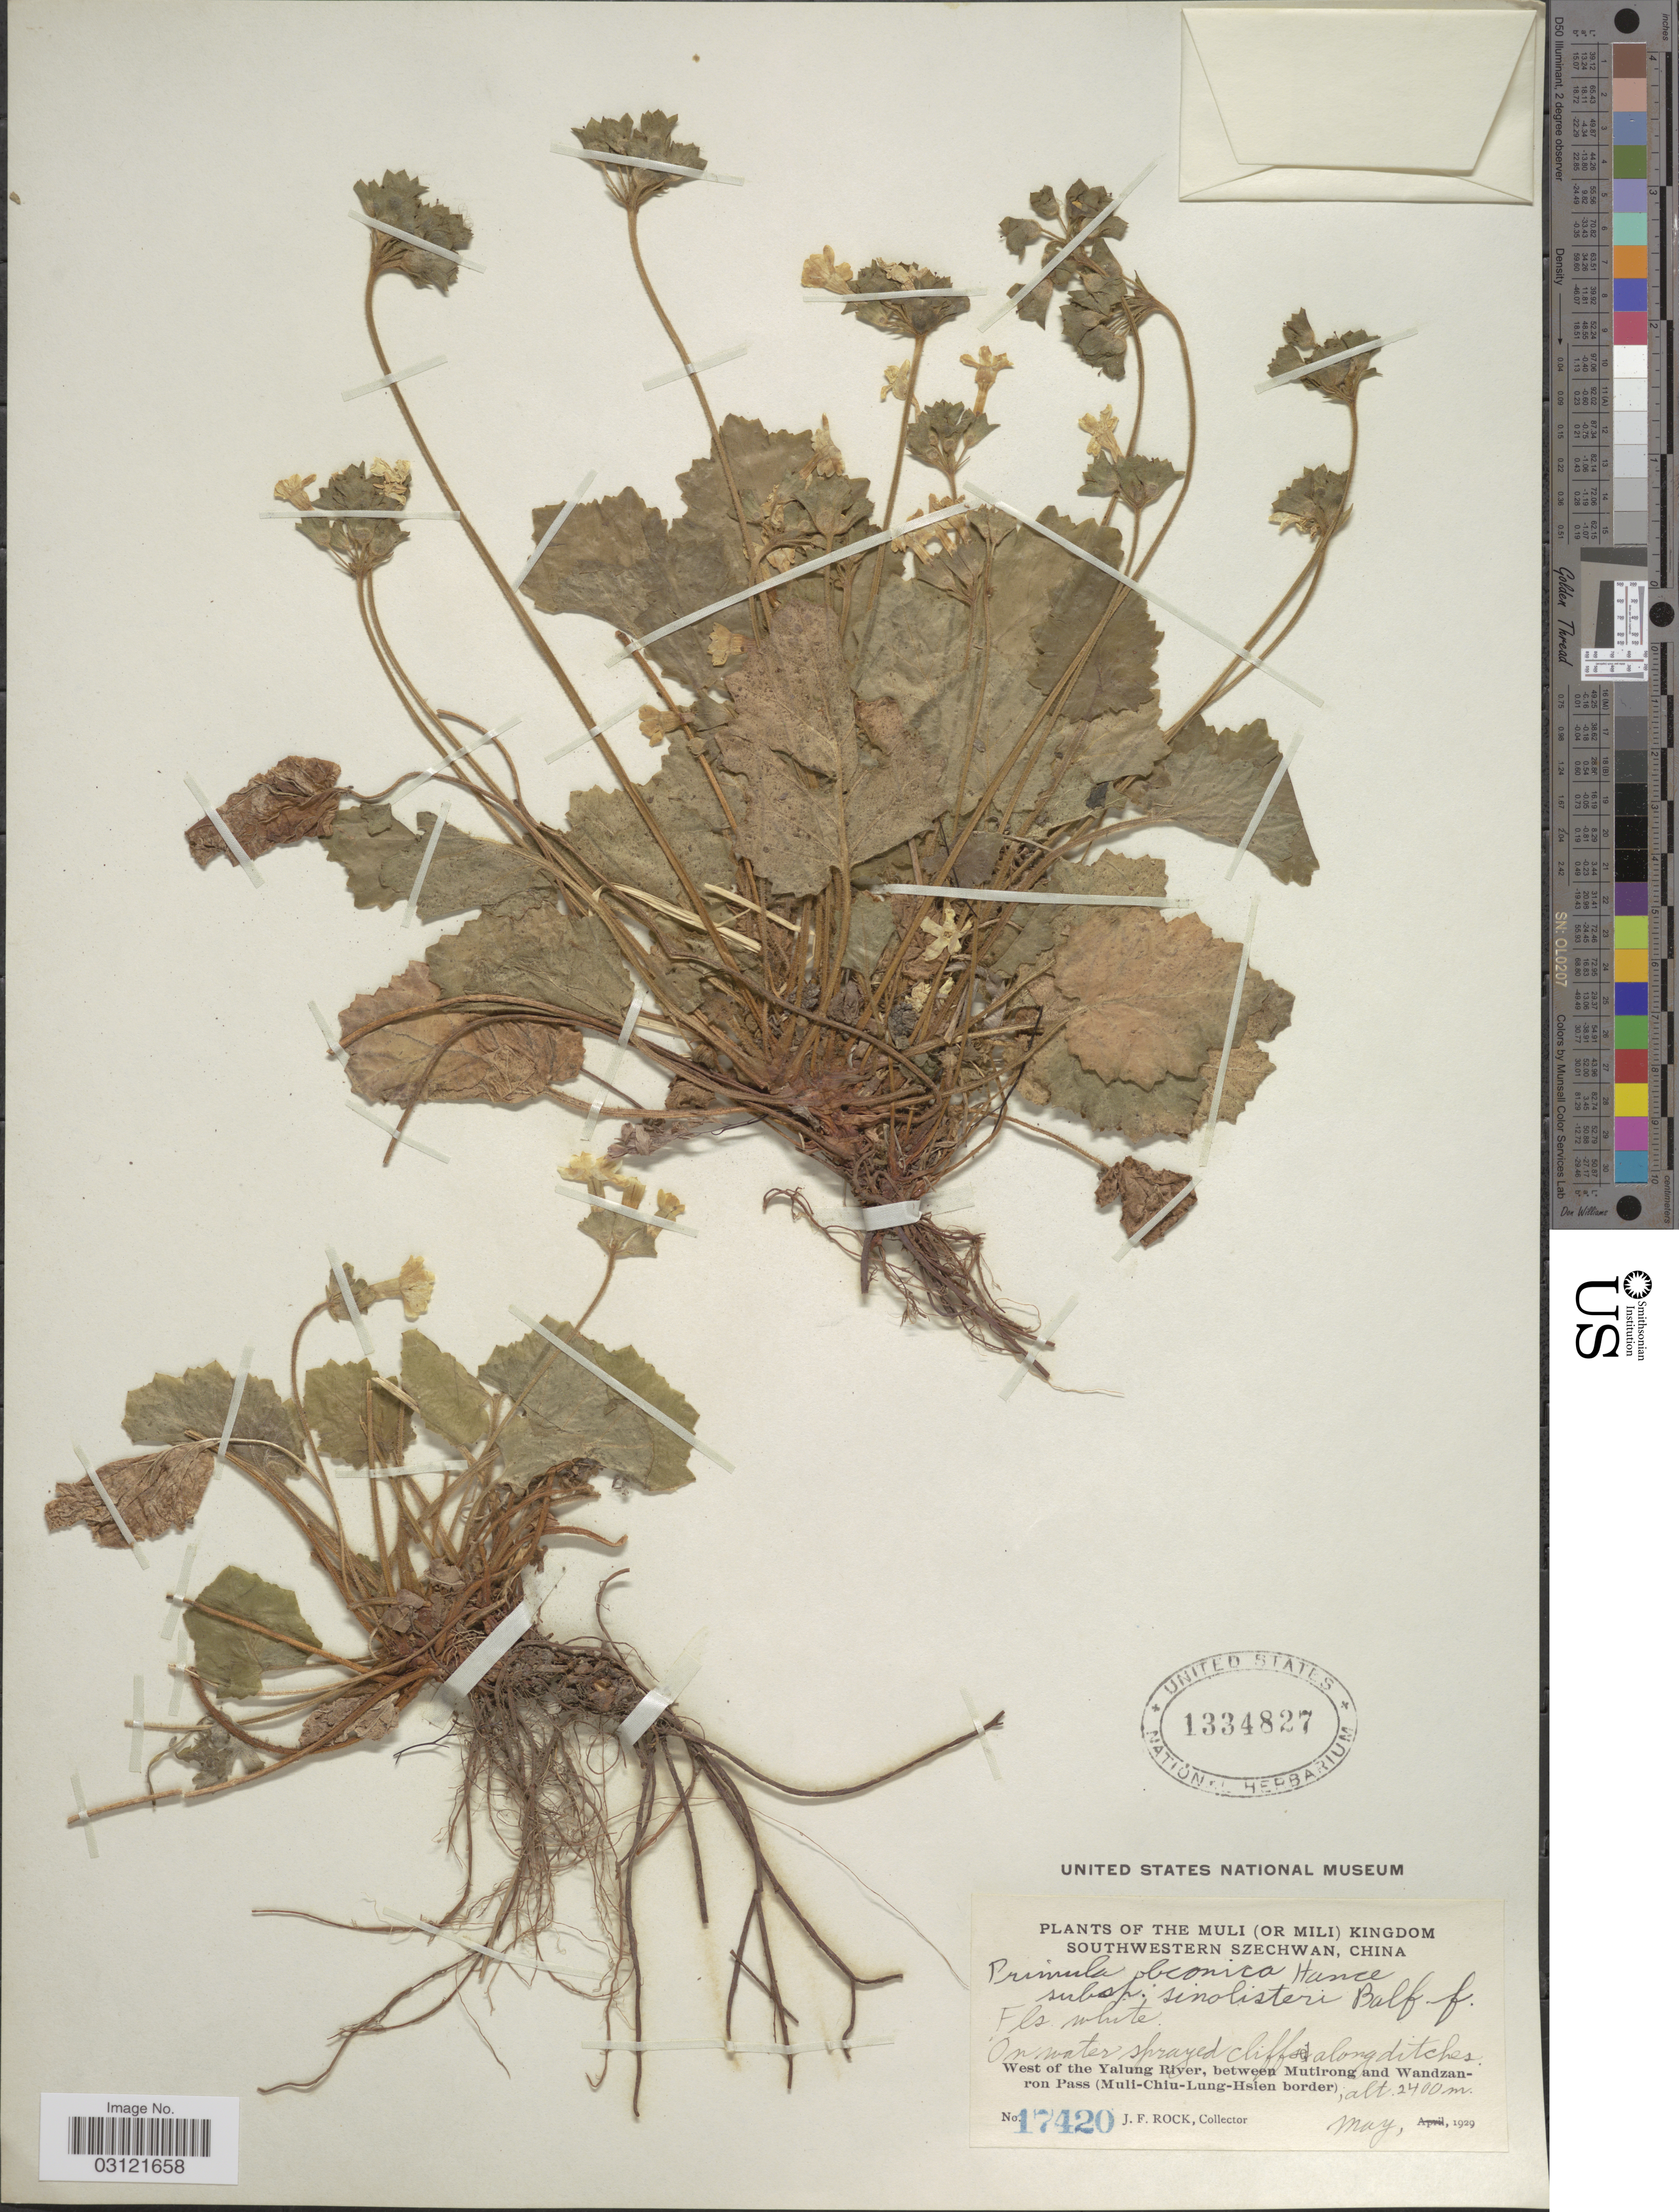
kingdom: Plantae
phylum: Tracheophyta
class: Magnoliopsida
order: Ericales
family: Primulaceae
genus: Primula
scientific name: Primula obconica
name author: Hance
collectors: J. Rock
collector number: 17420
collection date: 1929-05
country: China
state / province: Sichuan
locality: The Muli (or Mili) Kingdom Southwestern Szechwan, West of the Yalung River, between Mutirong and Wandzanron Pass (Muli-Chiu-Lung-Hsien border).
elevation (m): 2400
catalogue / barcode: US 1334827